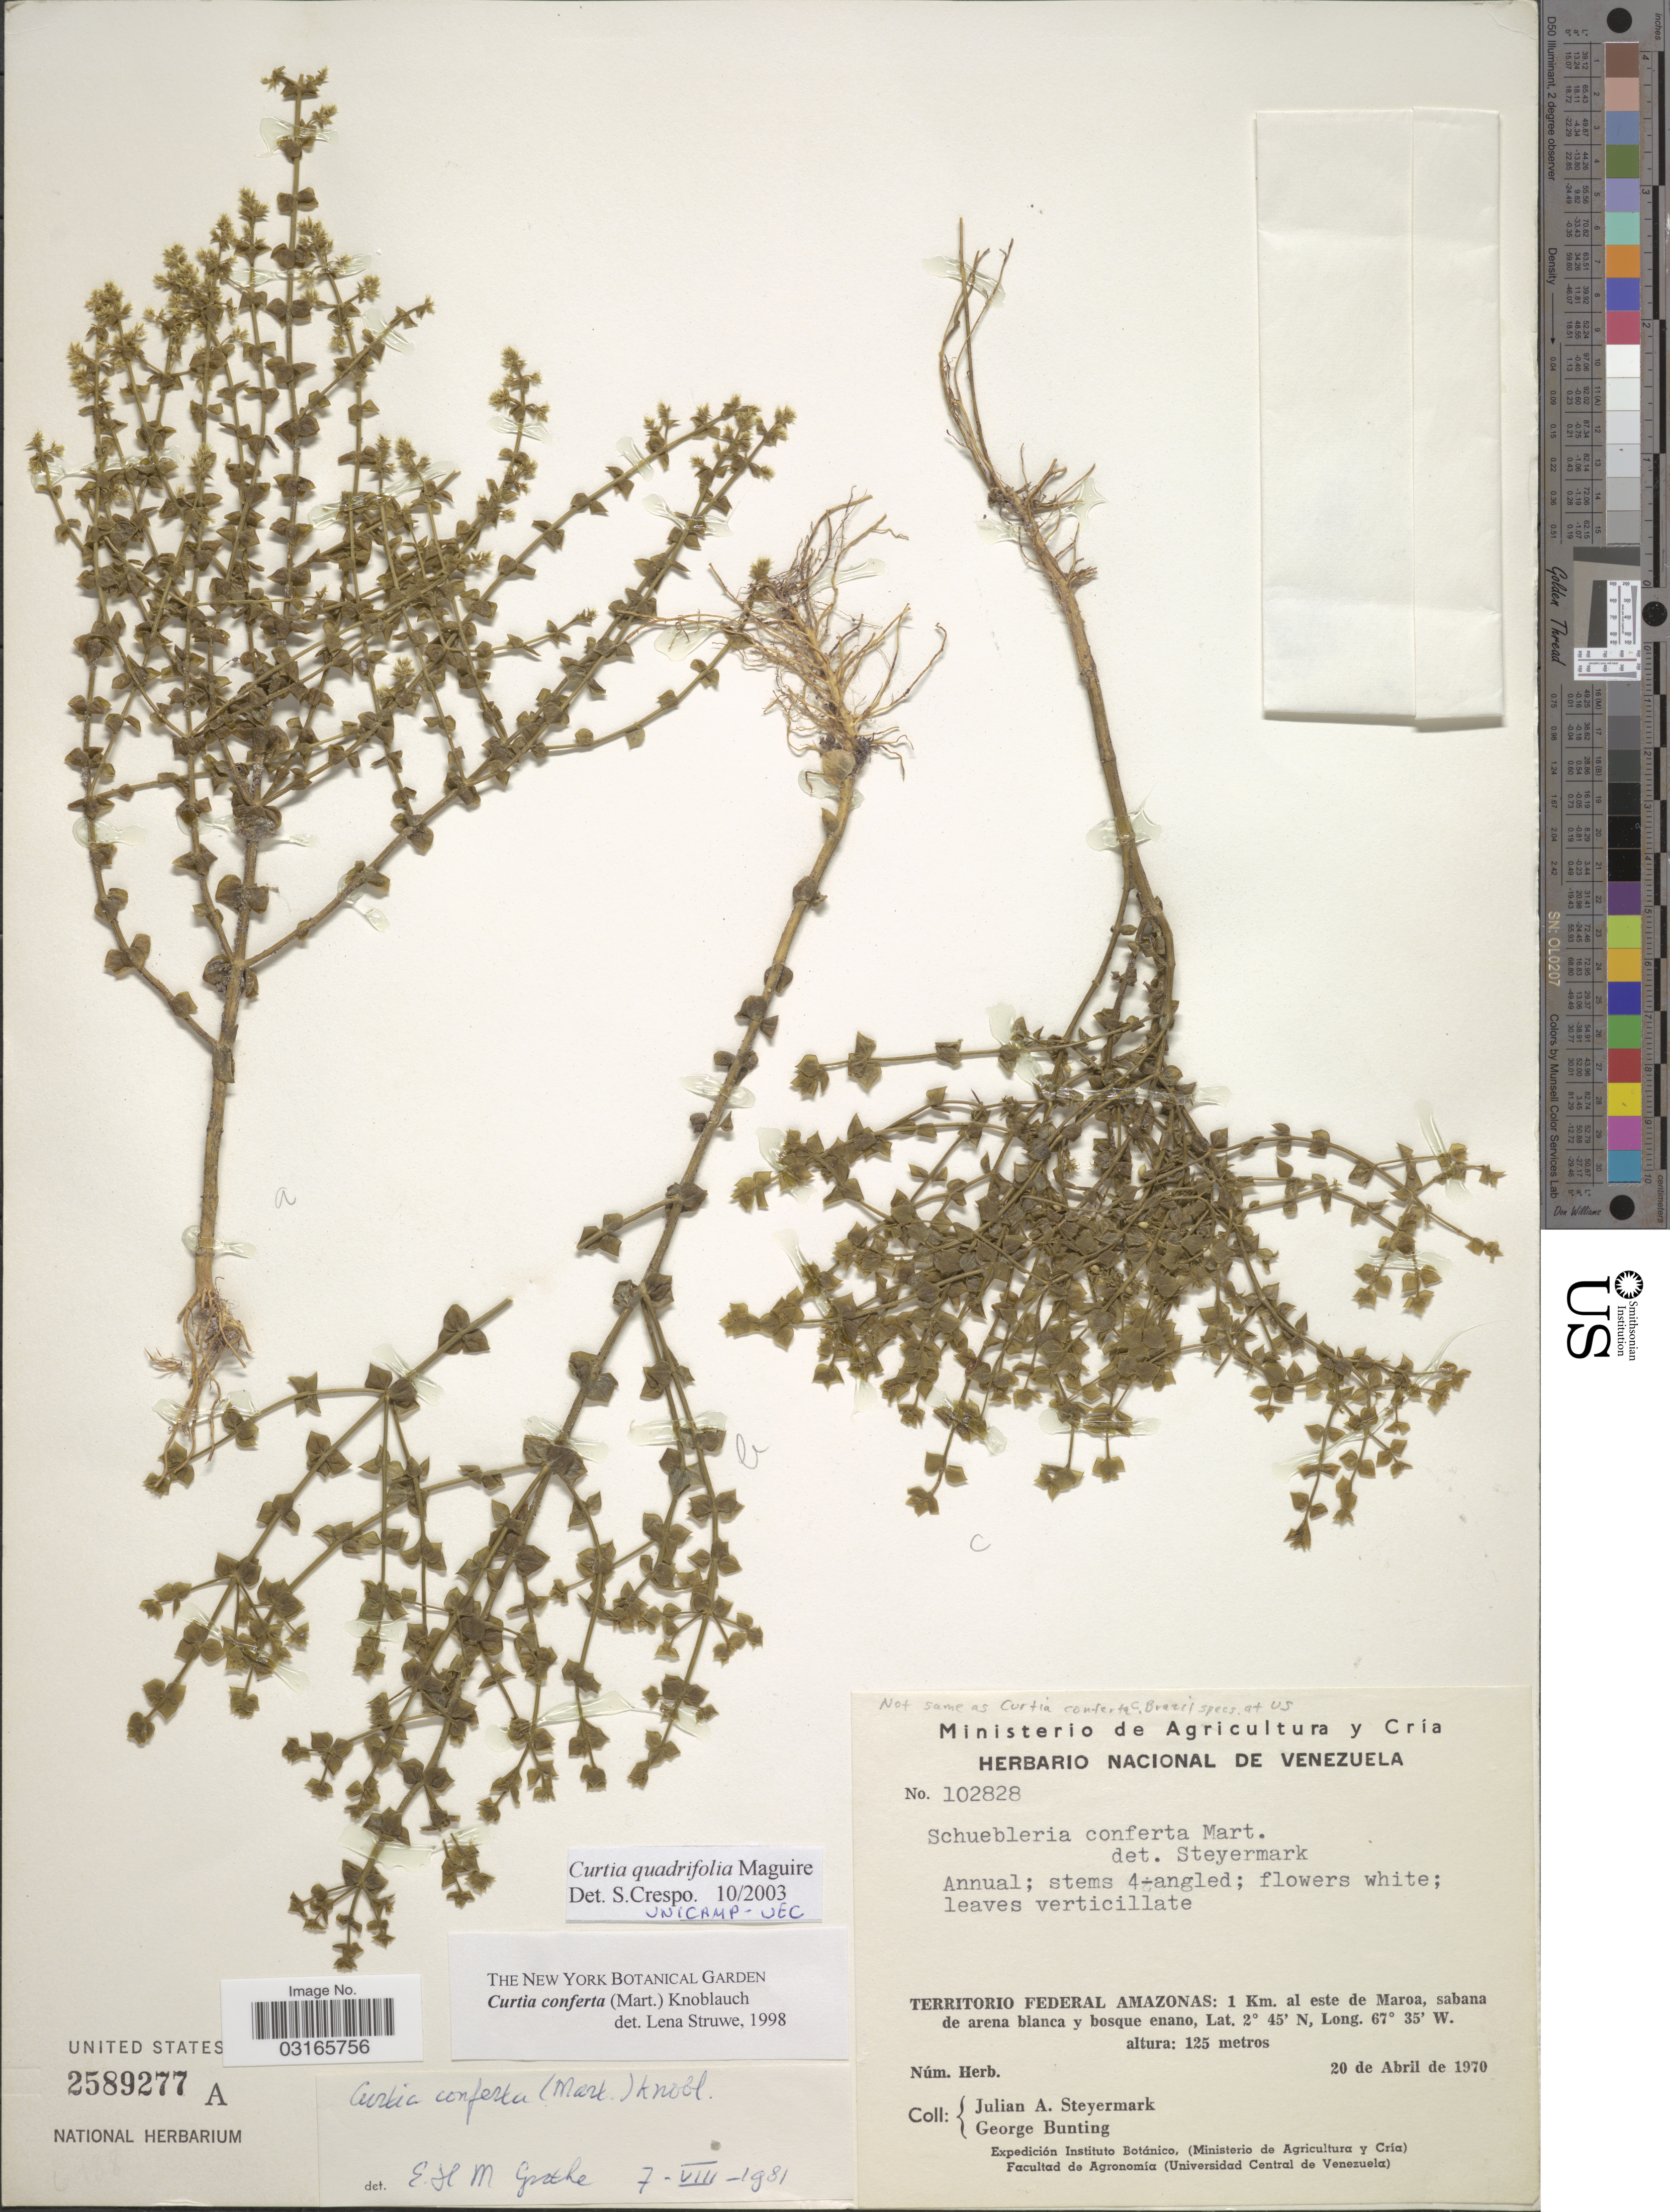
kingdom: Plantae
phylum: Tracheophyta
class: Magnoliopsida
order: Gentianales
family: Gentianaceae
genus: Curtia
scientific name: Curtia quadrifolia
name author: Maguire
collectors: J. Steyermark & G. S. Bunting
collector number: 102828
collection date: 1970-04-20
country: Venezuela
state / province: Amazonas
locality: Territorio Federal Amazonas: 1 Km. al este de Maroa.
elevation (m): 125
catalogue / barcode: US 2589277A